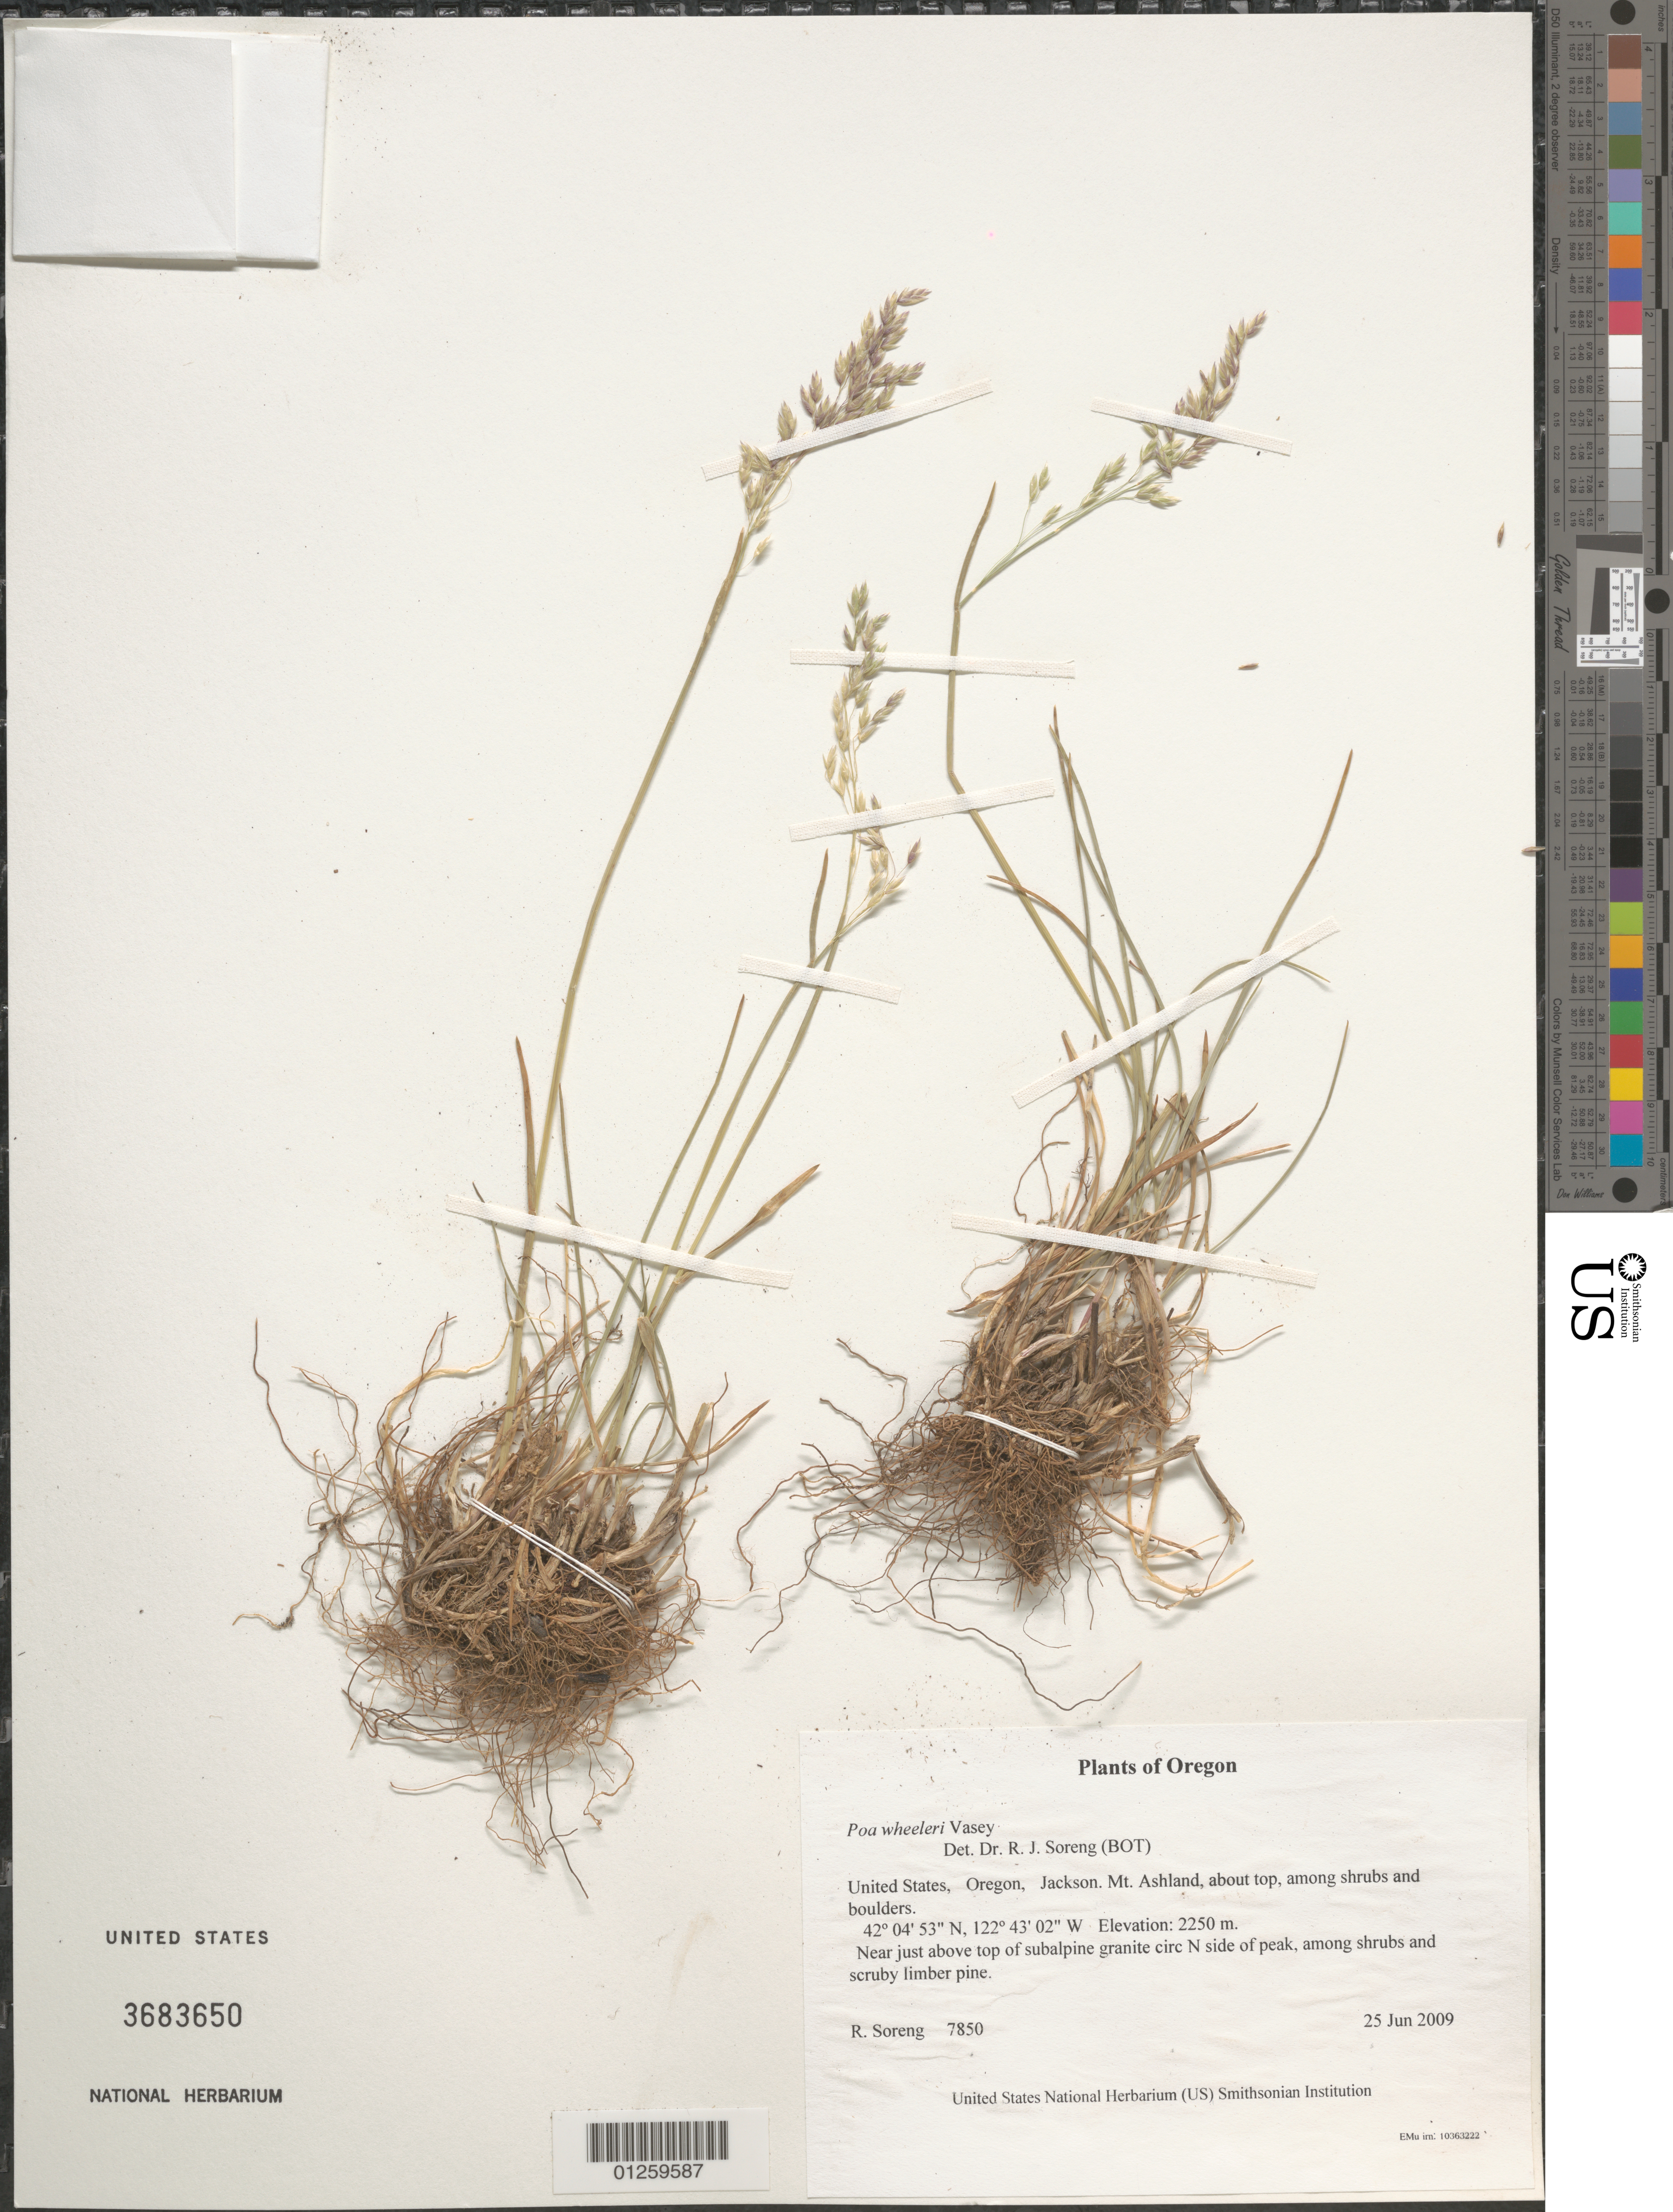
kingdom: Plantae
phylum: Tracheophyta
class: Liliopsida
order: Poales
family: Poaceae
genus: Poa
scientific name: Poa wheeleri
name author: Vasey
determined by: Soreng, Robert J., Research Associate (BOT), Smithsonian Institution - National Museum of Natural History (UNITED STATES)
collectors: R. J. Soreng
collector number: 7850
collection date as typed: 25 Jun 2009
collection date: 2009-06-25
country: United States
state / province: Oregon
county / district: Jackson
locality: Mt. Ashland, about top, among shrubs and boulders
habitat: Near just above top of subalpine granite circ N side of peak, among shrubs and scruby limber pine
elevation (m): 2250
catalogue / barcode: US 3683650